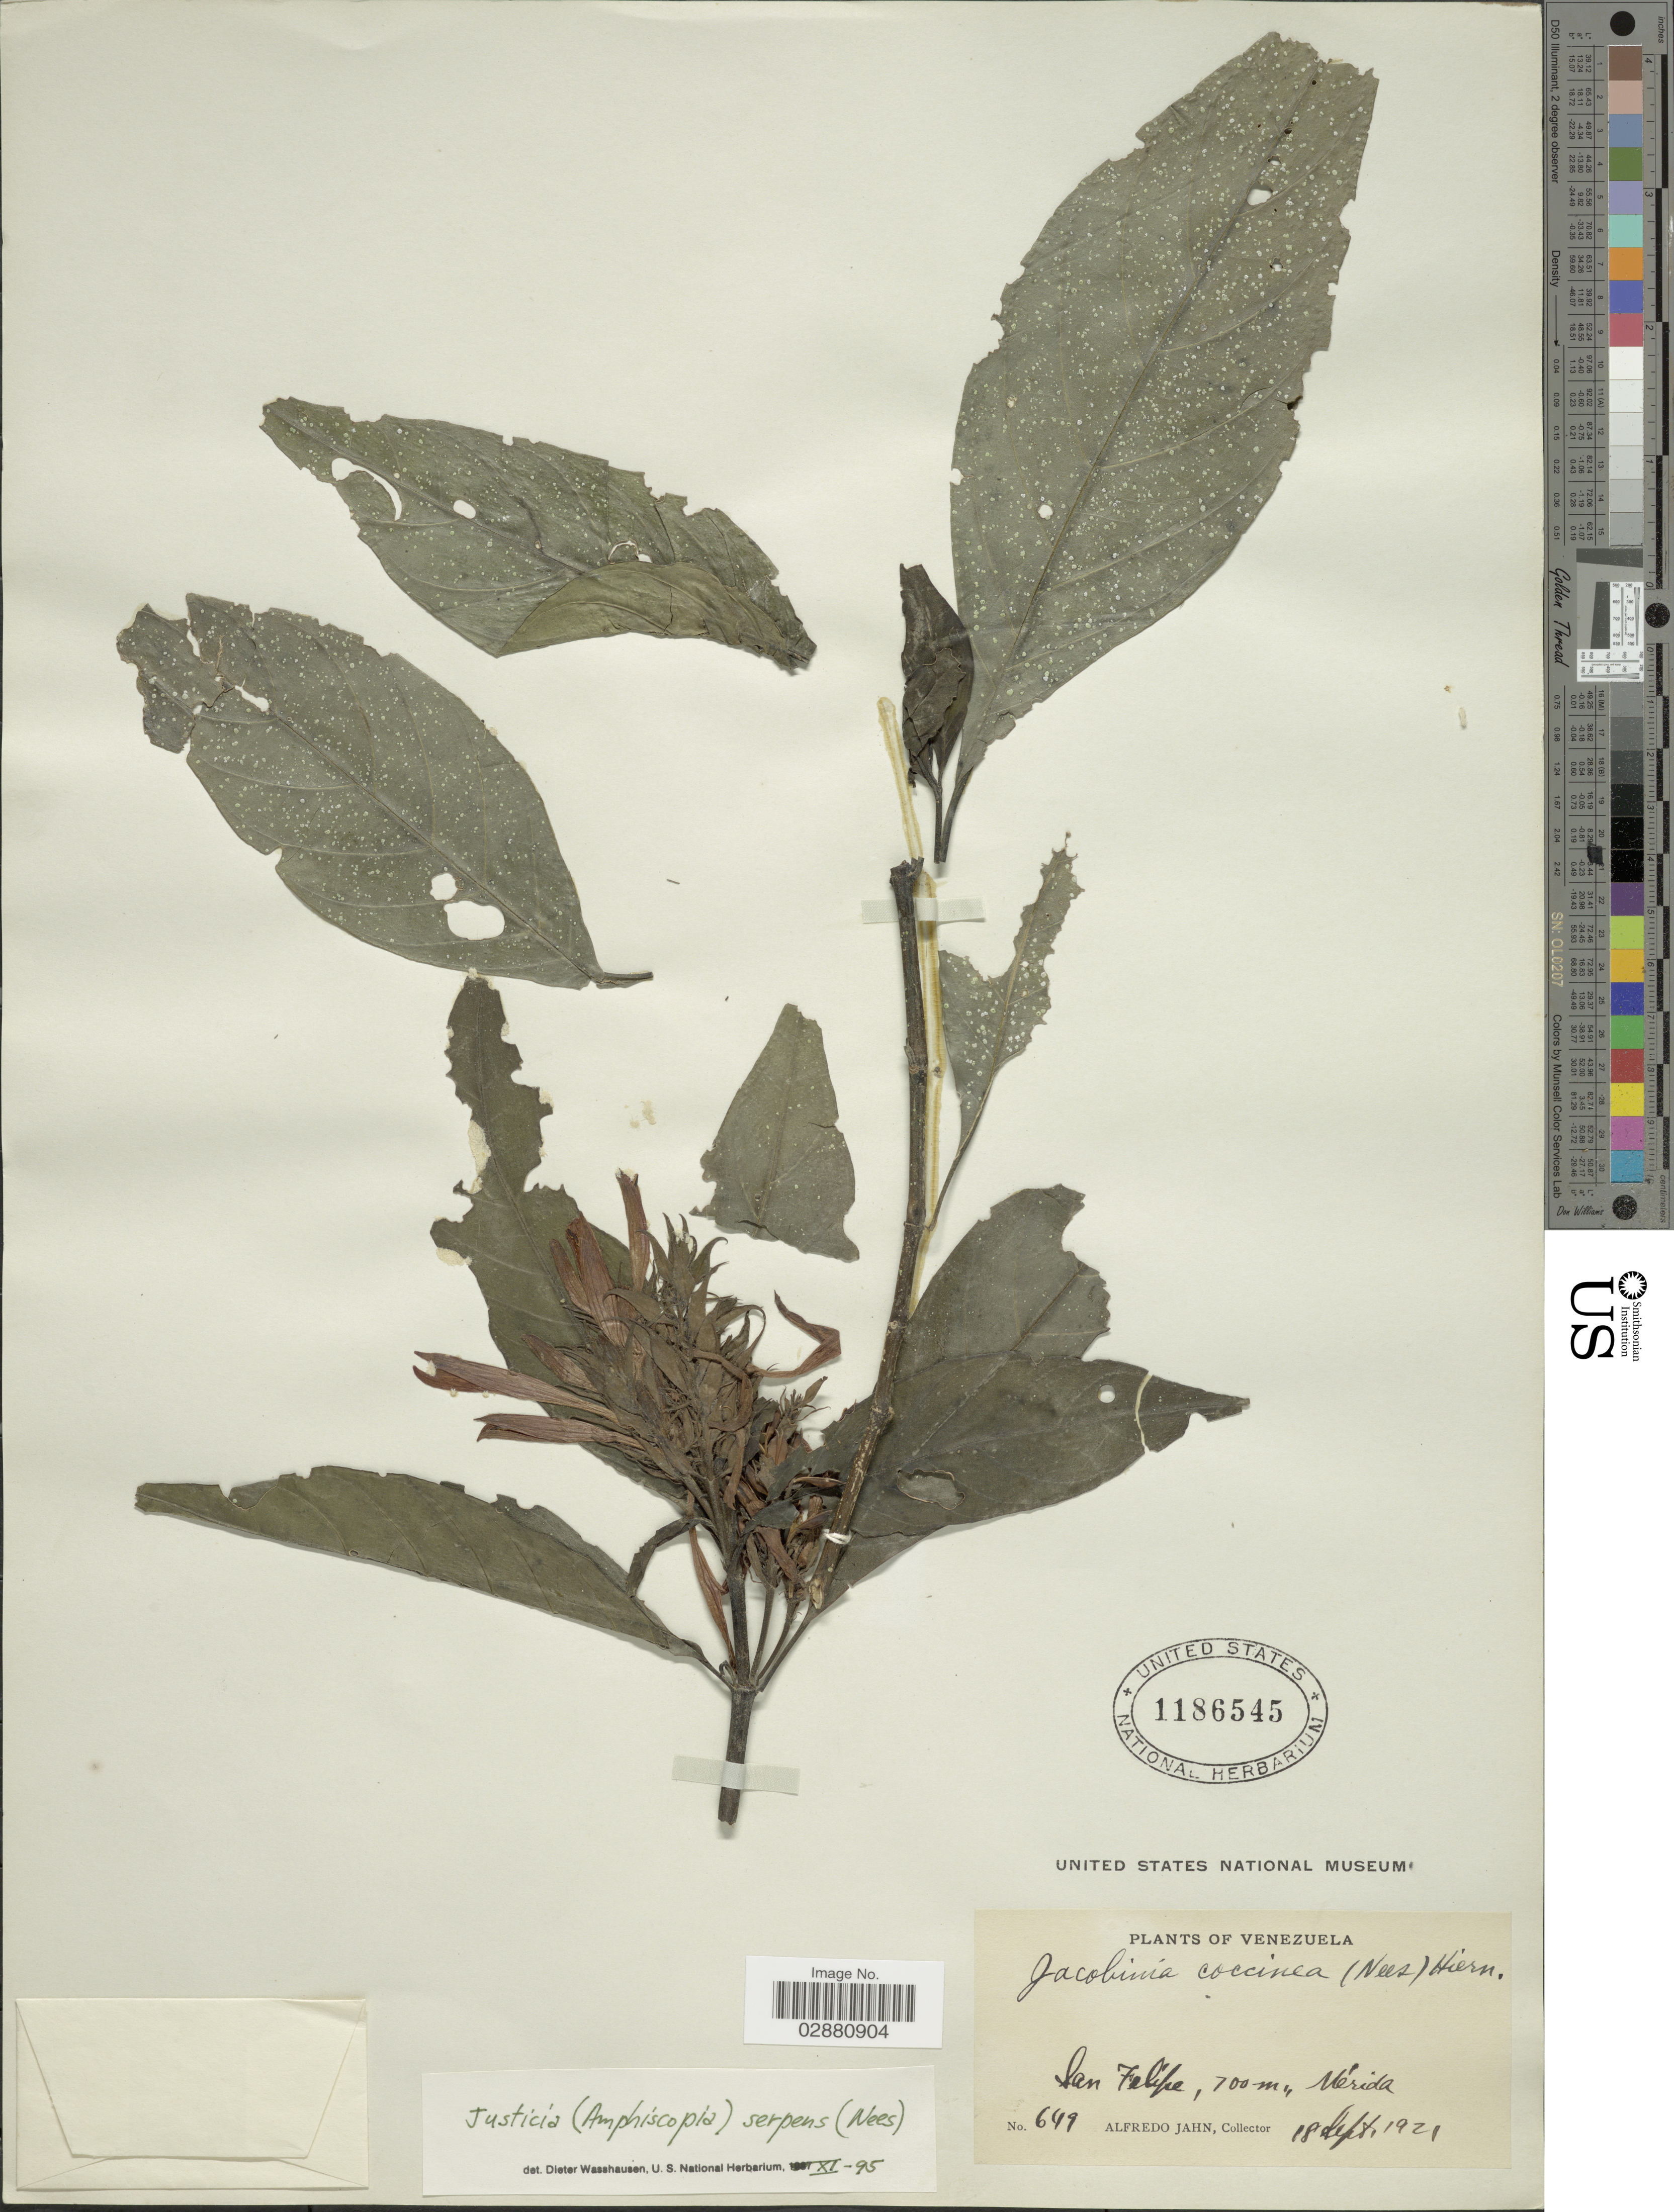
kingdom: Plantae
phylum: Tracheophyta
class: Magnoliopsida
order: Lamiales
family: Acanthaceae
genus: Justicia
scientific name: Justicia serpens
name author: Vahl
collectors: A. Jahn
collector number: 649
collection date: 1921-09-18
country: Venezuela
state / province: Mérida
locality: San Felipe.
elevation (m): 700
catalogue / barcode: US 1186545